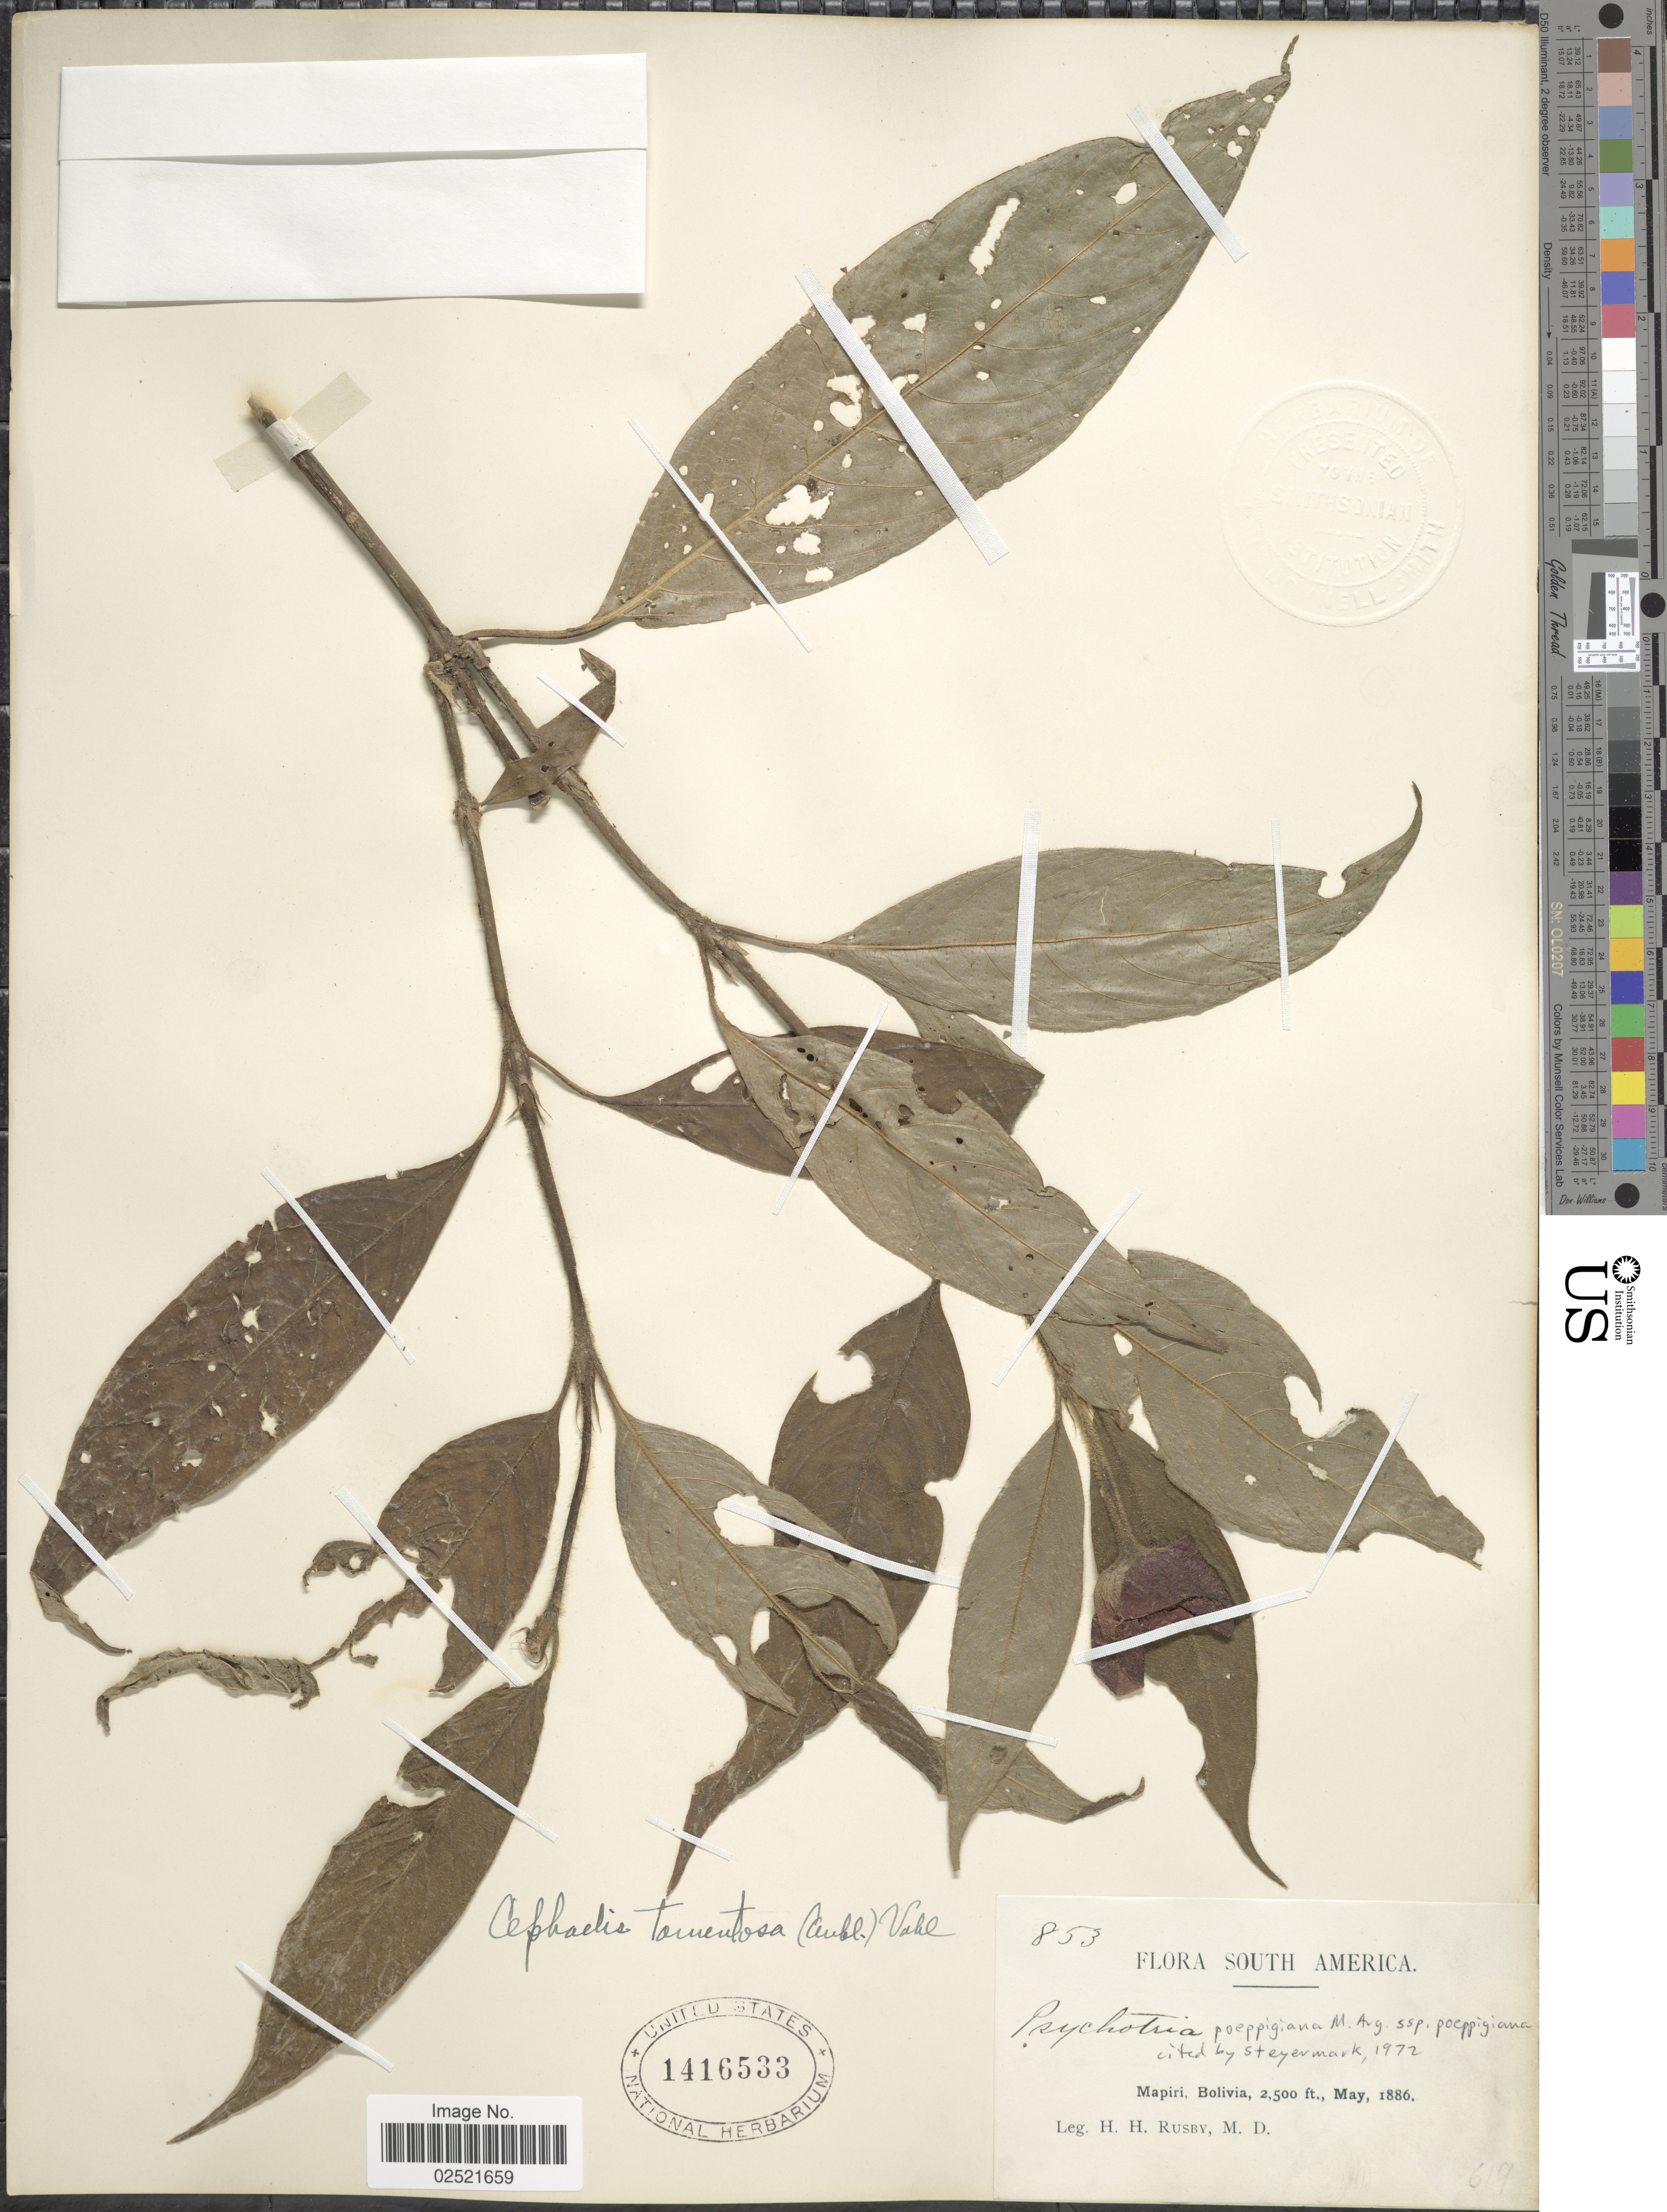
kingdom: Plantae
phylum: Tracheophyta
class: Magnoliopsida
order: Gentianales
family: Rubiaceae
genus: Psychotria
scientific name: Psychotria poeppigiana subsp. poeppigiana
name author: Müll. Arg.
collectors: H. H. Rusby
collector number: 853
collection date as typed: May, 1886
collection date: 1886-05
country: Bolivia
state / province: La Páz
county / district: Larecaja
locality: Mapiri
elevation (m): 762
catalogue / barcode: US 1416533